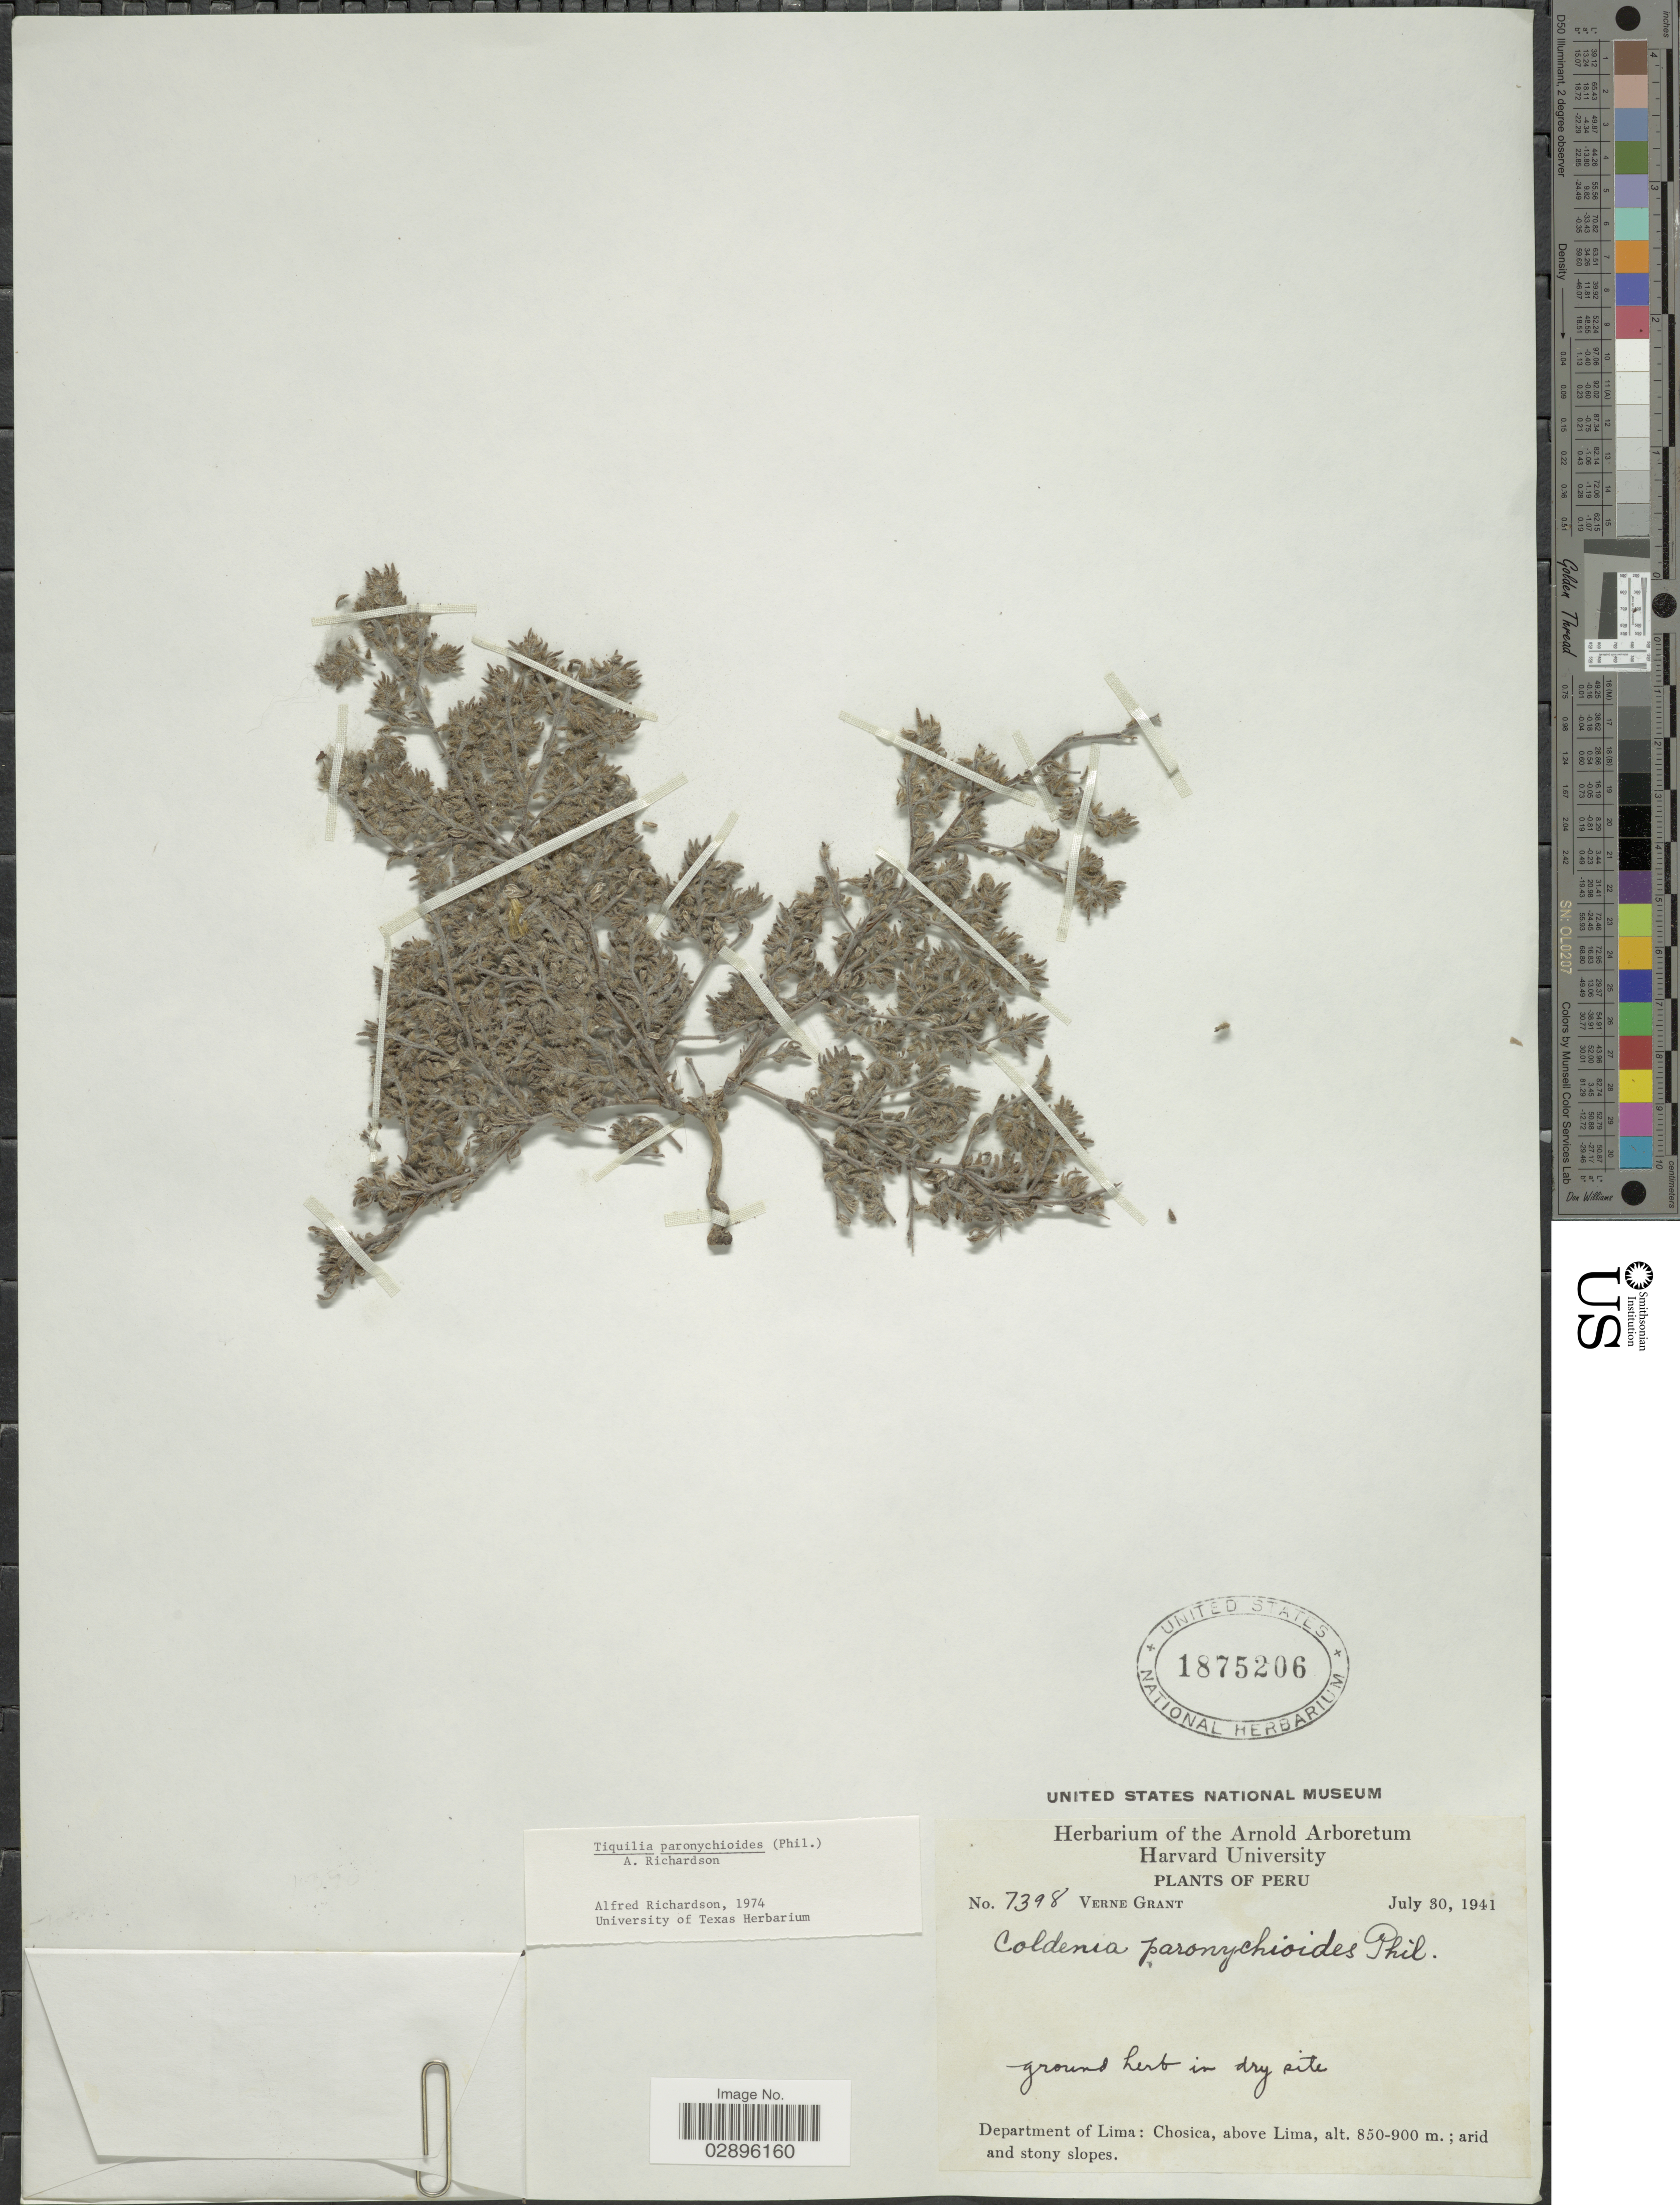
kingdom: Plantae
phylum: Tracheophyta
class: Magnoliopsida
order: Boraginales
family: Ehretiaceae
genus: Tiquilia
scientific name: Tiquilia paronychioides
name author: (Phil.) A.T. Richardson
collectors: V. Grant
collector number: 7398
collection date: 1941-07-30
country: Peru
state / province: Lima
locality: Department of Lima: Chosica, above Lima.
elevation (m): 850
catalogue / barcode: US 1875206